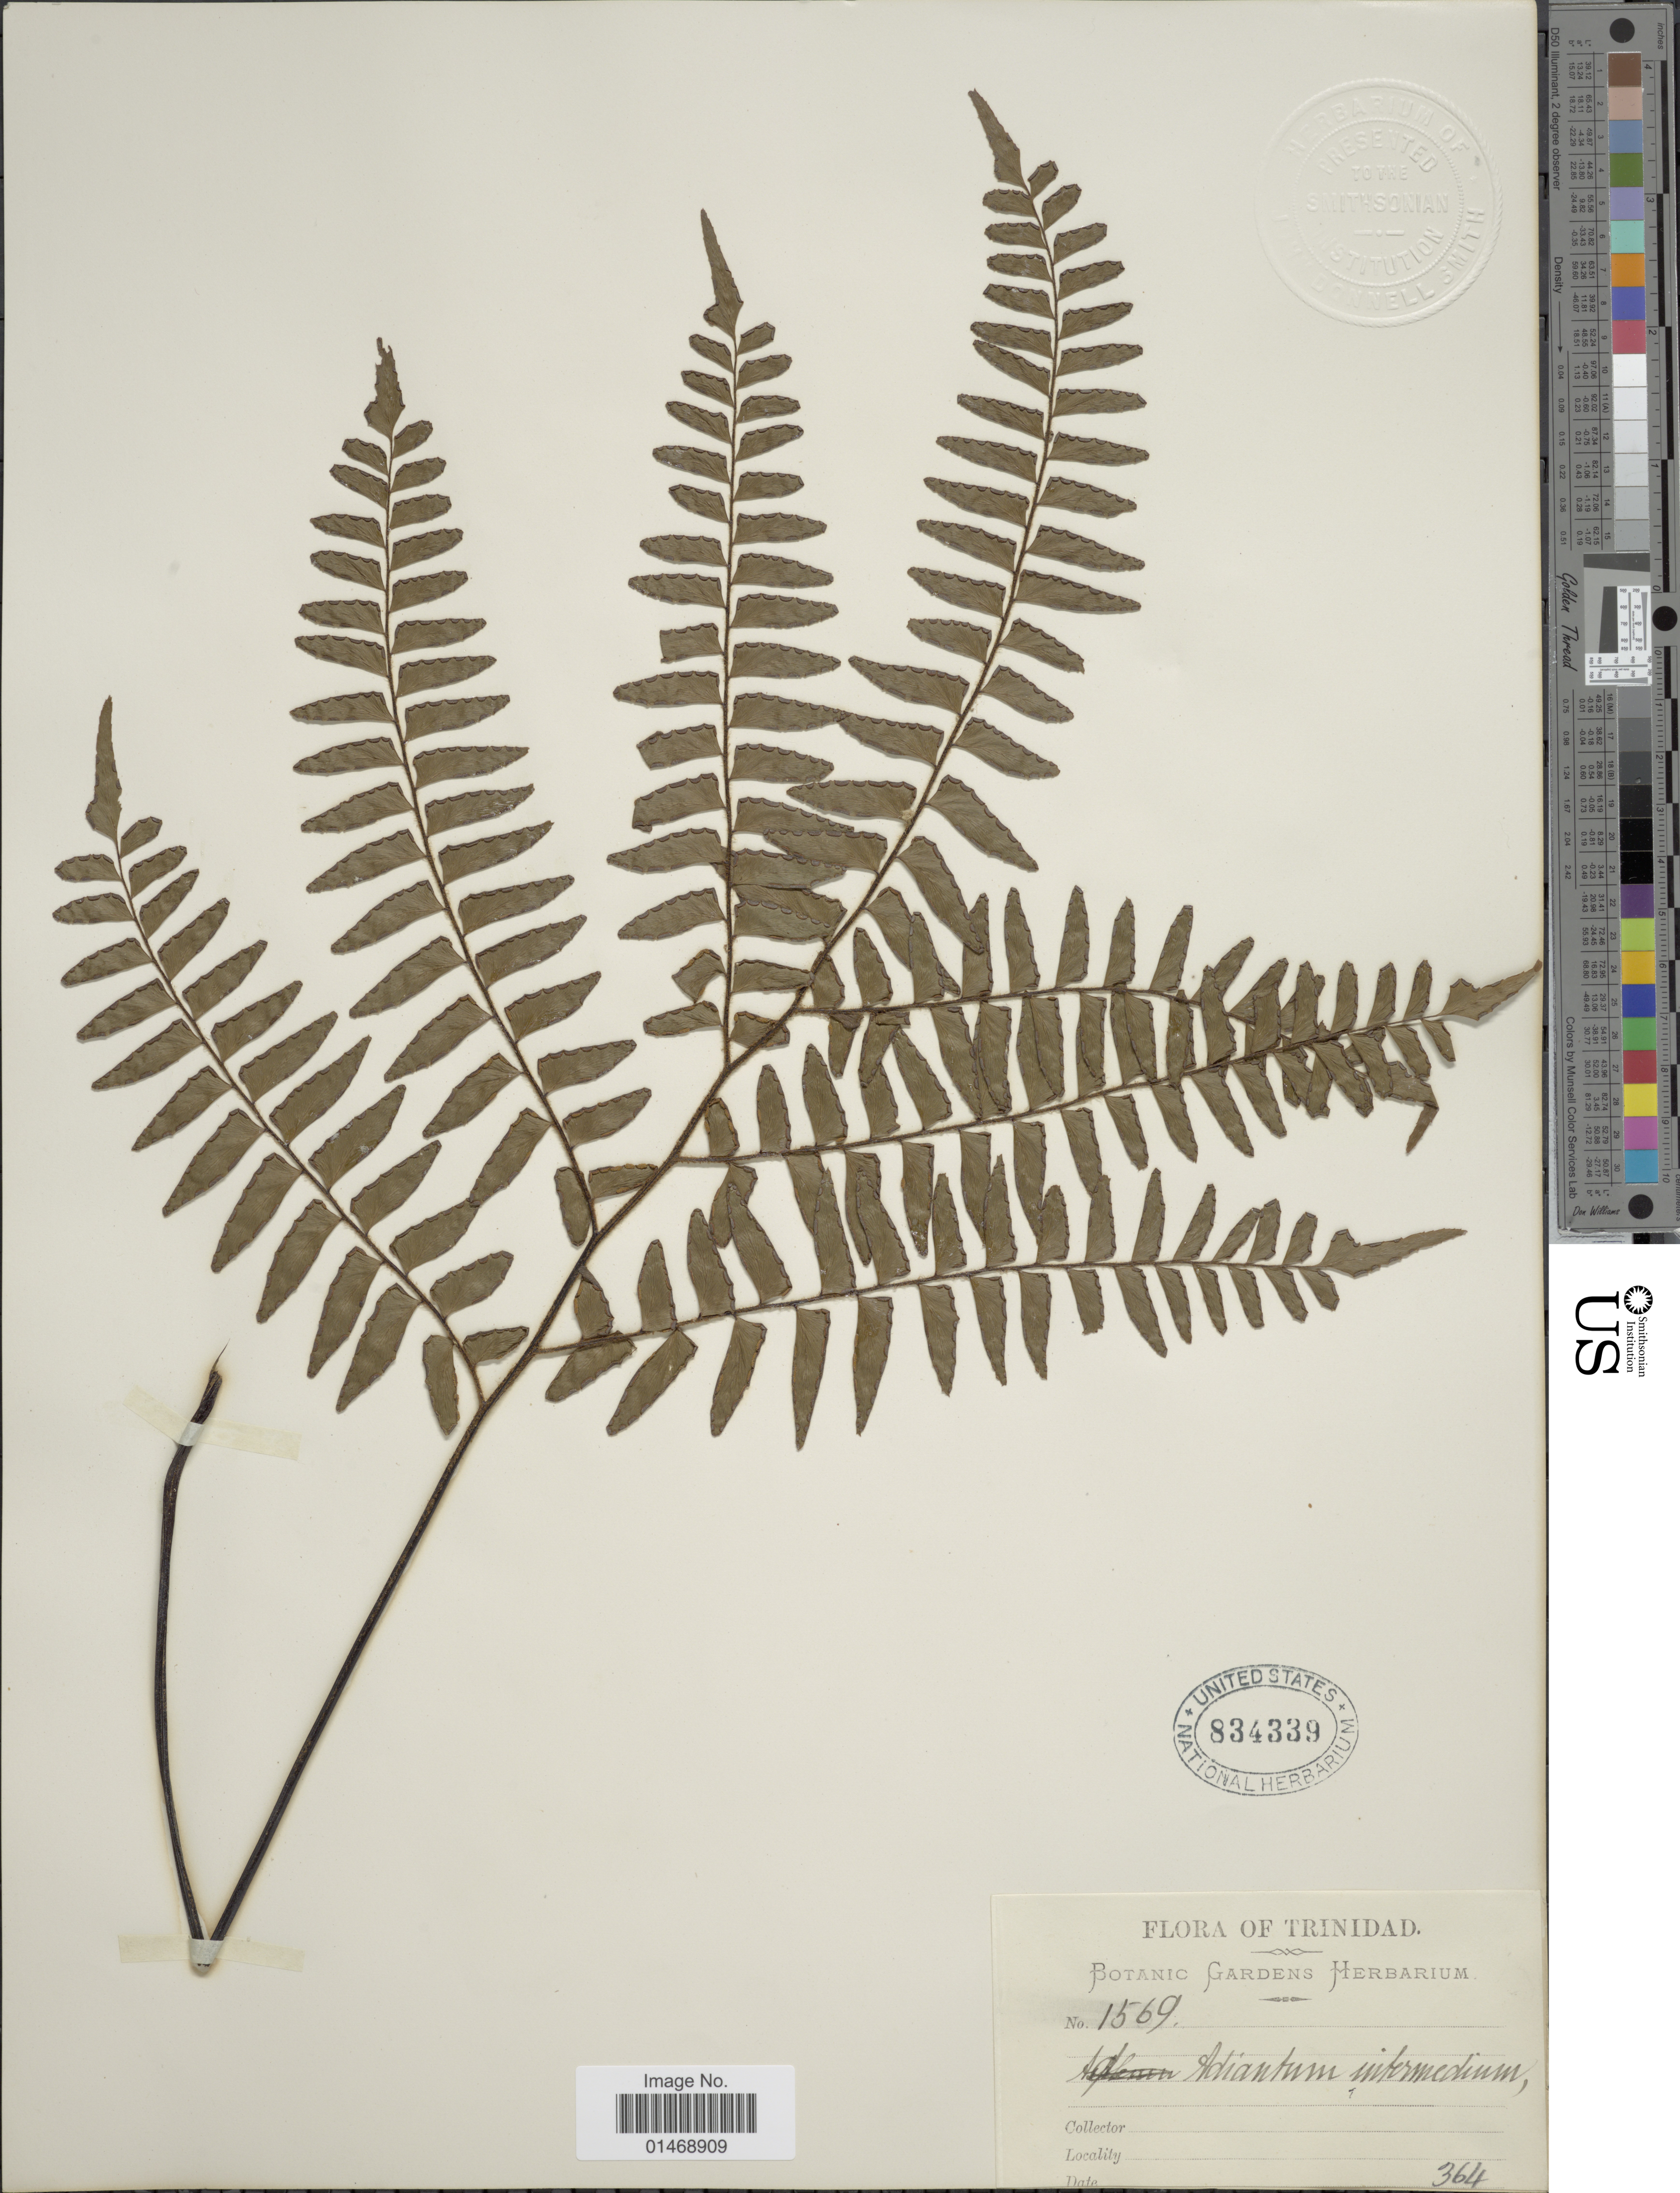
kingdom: Plantae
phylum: Tracheophyta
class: Polypodiopsida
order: Polypodiales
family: Pteridaceae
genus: Adiantum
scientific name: Adiantum latifolium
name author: Lam.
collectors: Botanic Gardens Herbarium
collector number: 1569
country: Trinidad and Tobago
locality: Trinidad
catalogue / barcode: US 834339